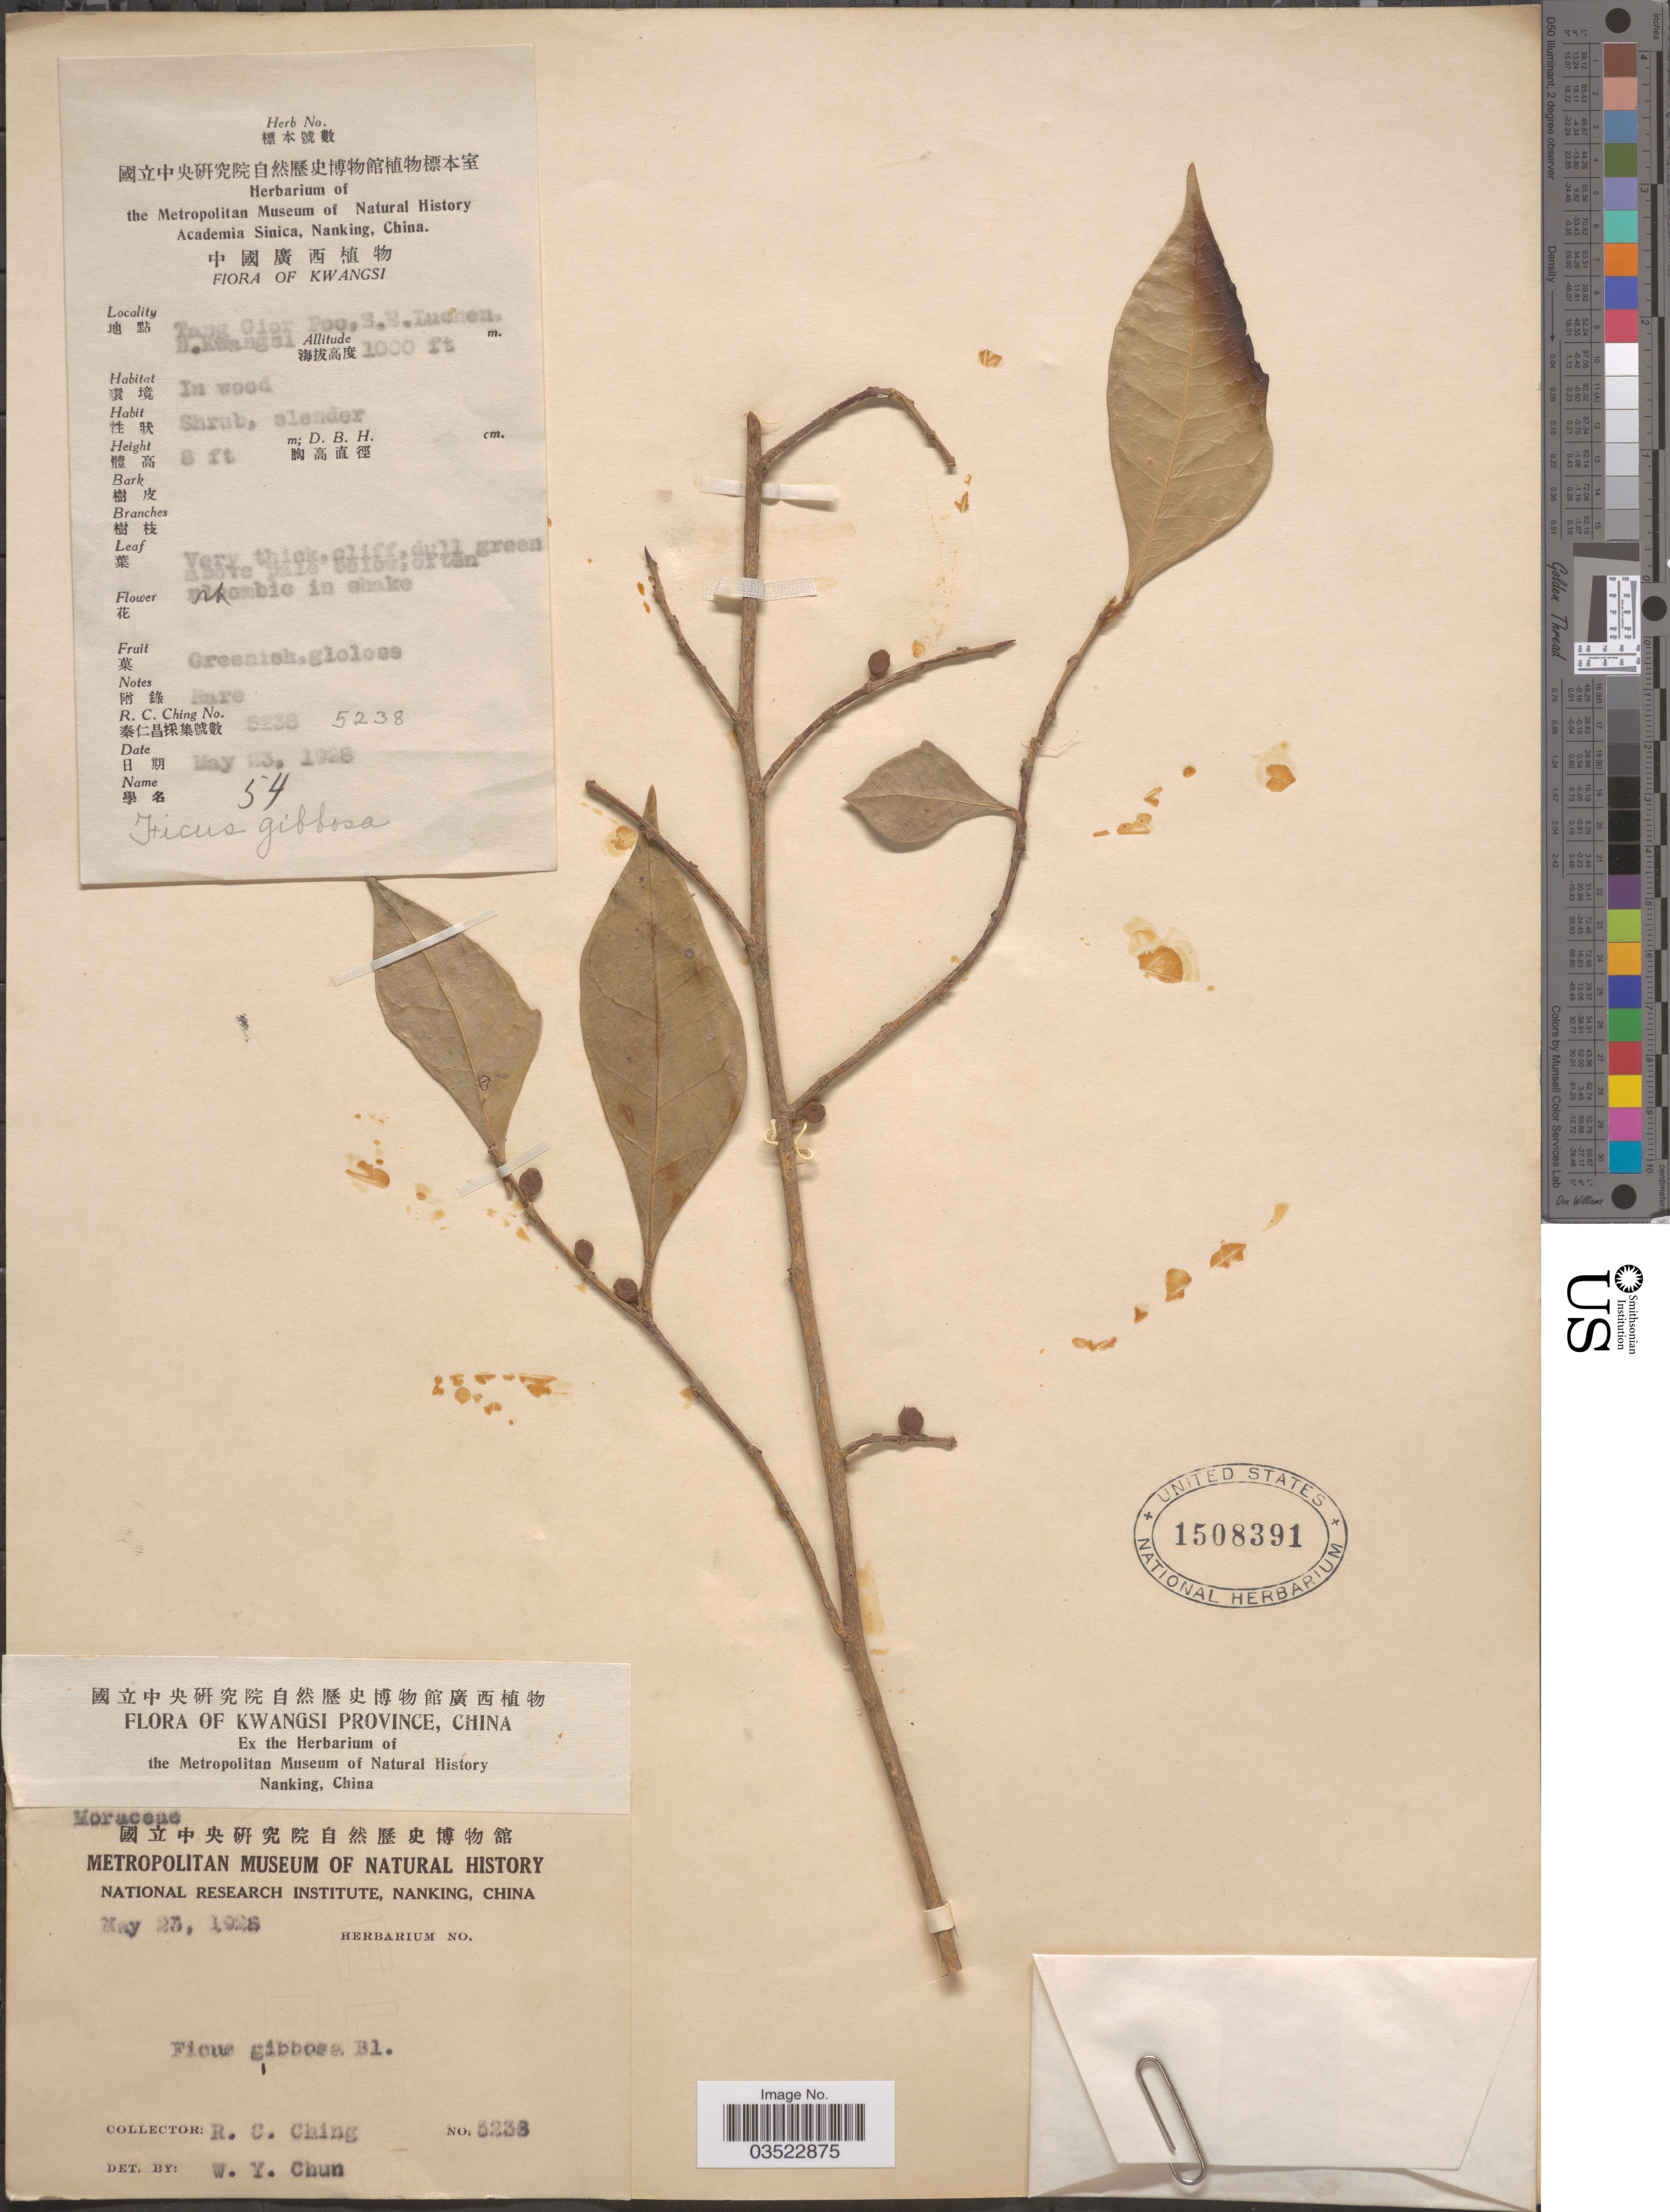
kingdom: Plantae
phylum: Tracheophyta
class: Magnoliopsida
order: Rosales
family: Moraceae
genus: Ficus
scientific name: Ficus tinctoria subsp. gibbosa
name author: (Blume) Corner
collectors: R. C. Ching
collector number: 5238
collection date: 1926-05-23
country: China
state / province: Guangxi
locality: Tang Gior Poo, S.E. Luchen, N. Kwangsi.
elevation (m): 305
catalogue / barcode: US 1508391